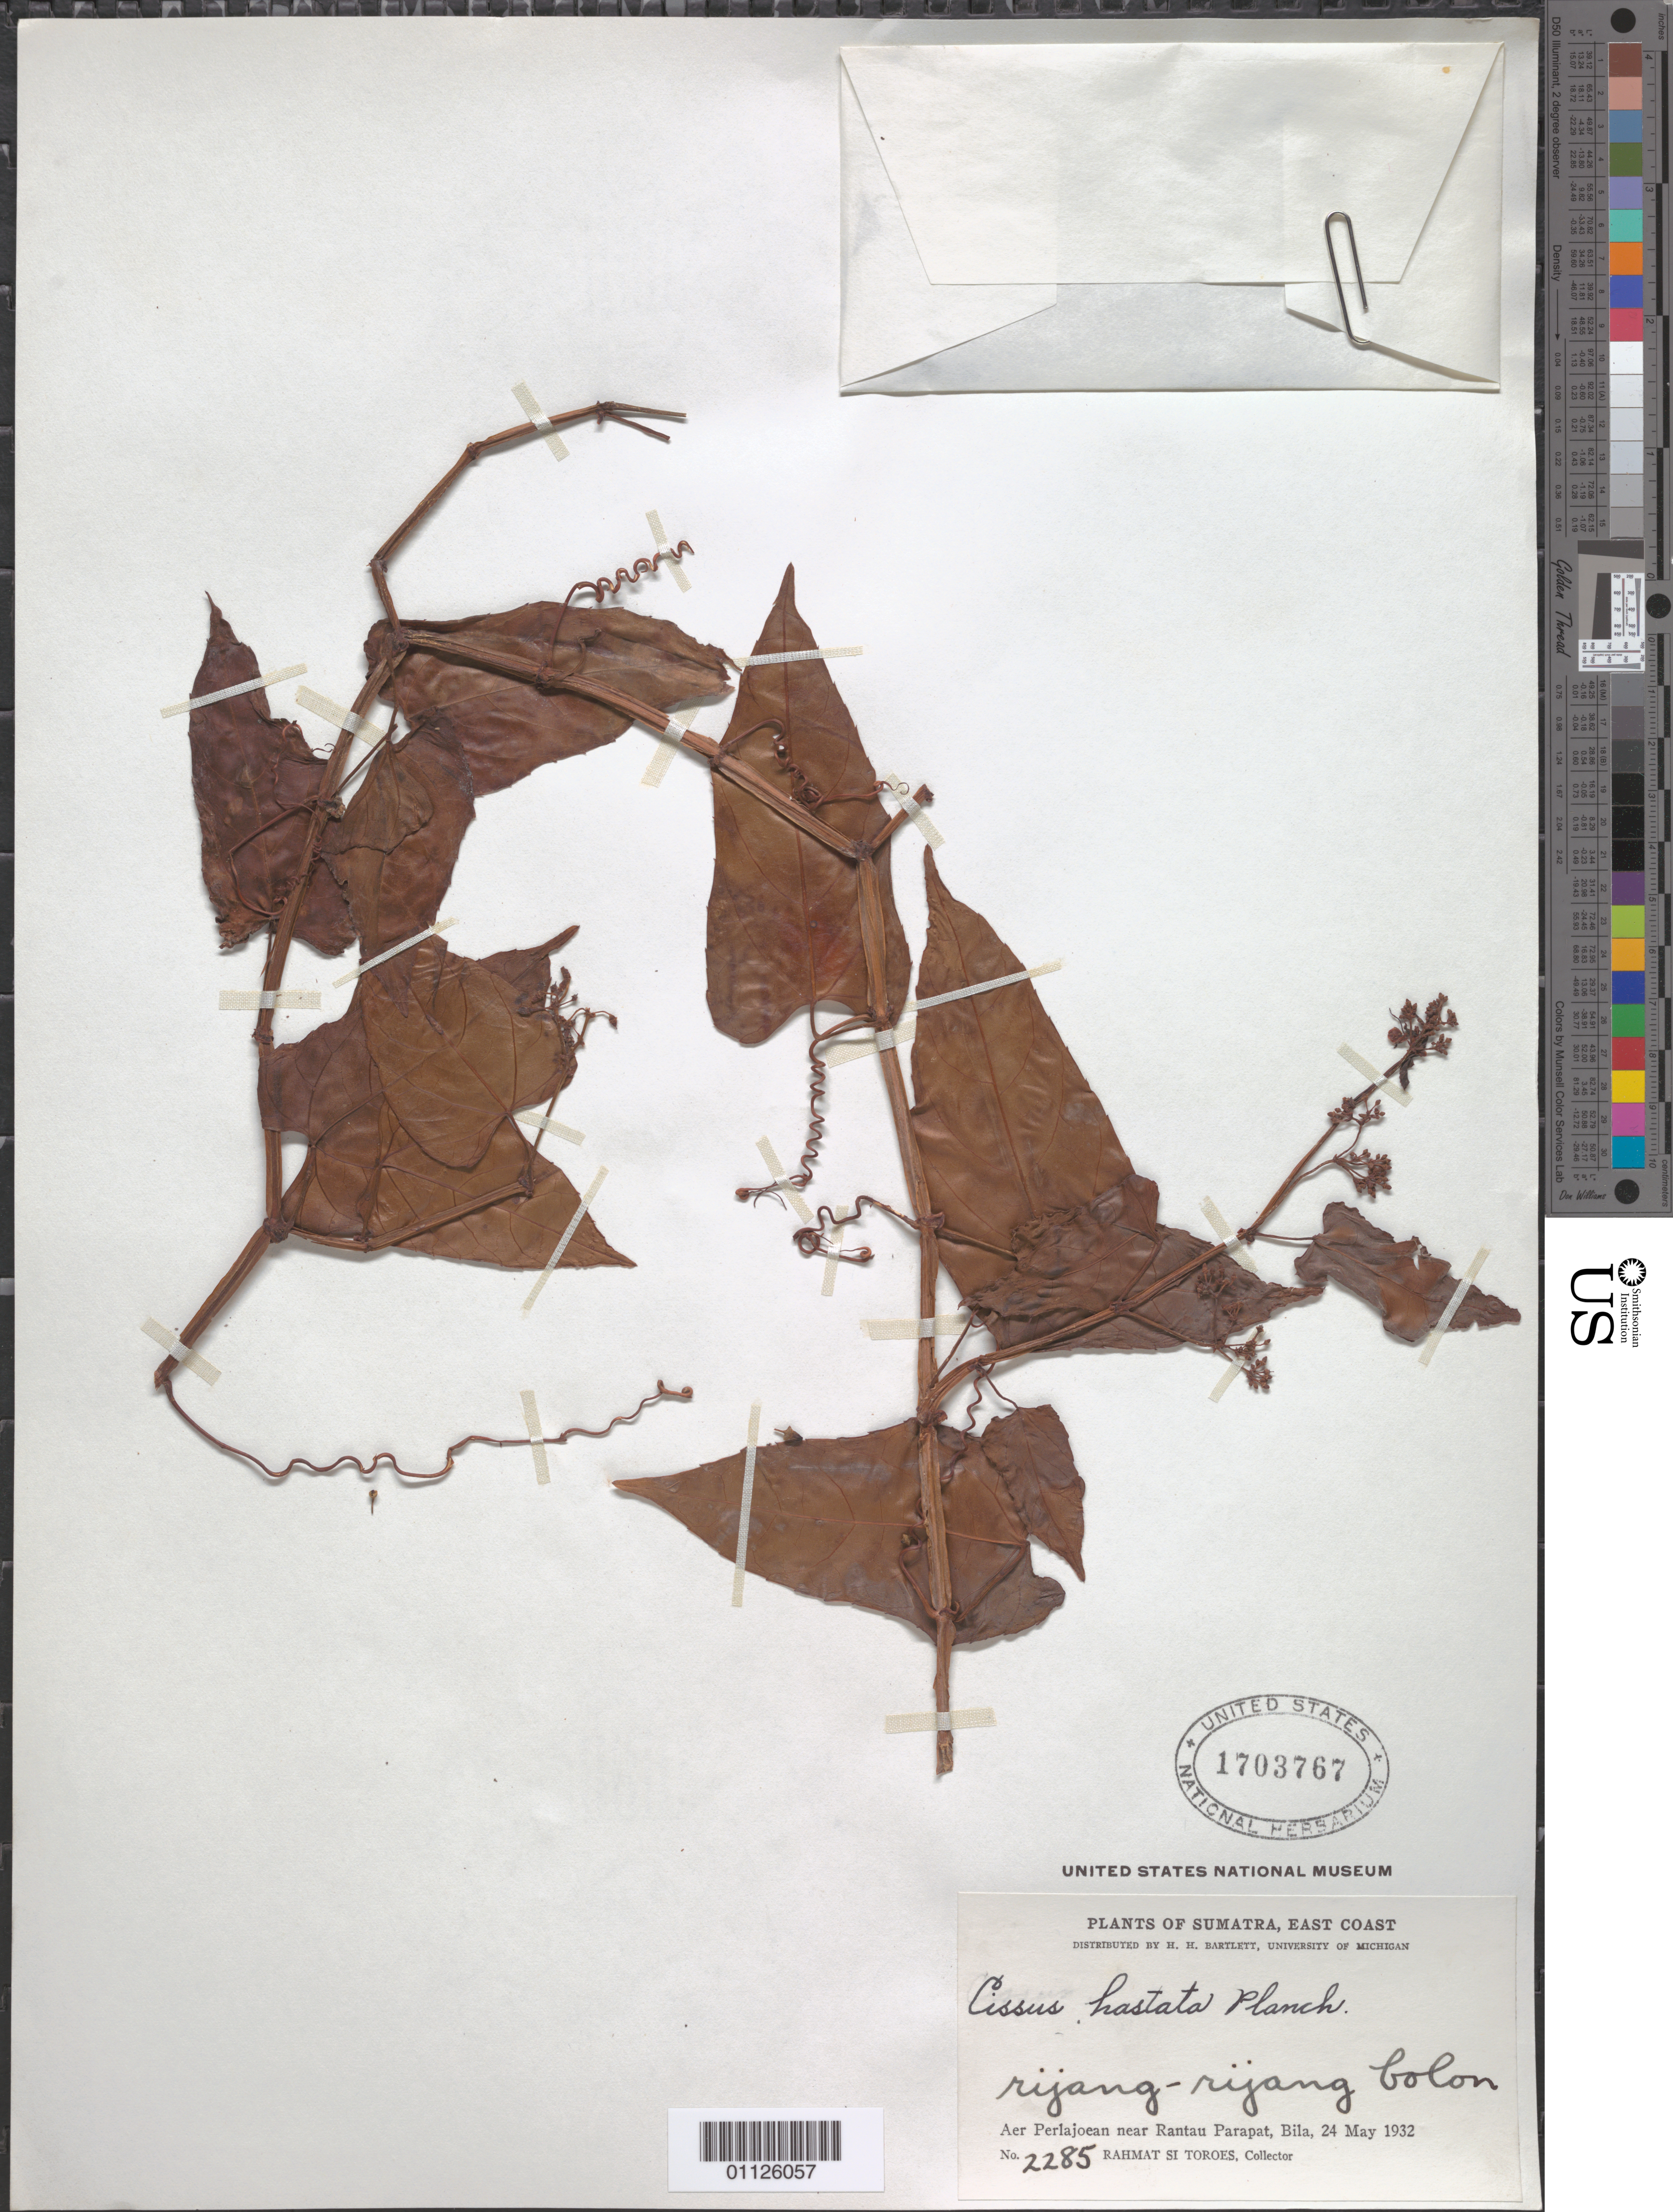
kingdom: Plantae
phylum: Tracheophyta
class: Magnoliopsida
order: Vitales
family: Vitaceae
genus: Cissus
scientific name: Cissus hastata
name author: Miq.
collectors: Rahmat Si Boeea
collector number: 2285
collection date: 1932-05-24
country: Indonesia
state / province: Sumatra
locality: E Coast. Aer Perlajoean near Rantau Parapat, Bila.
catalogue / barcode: US 1703767